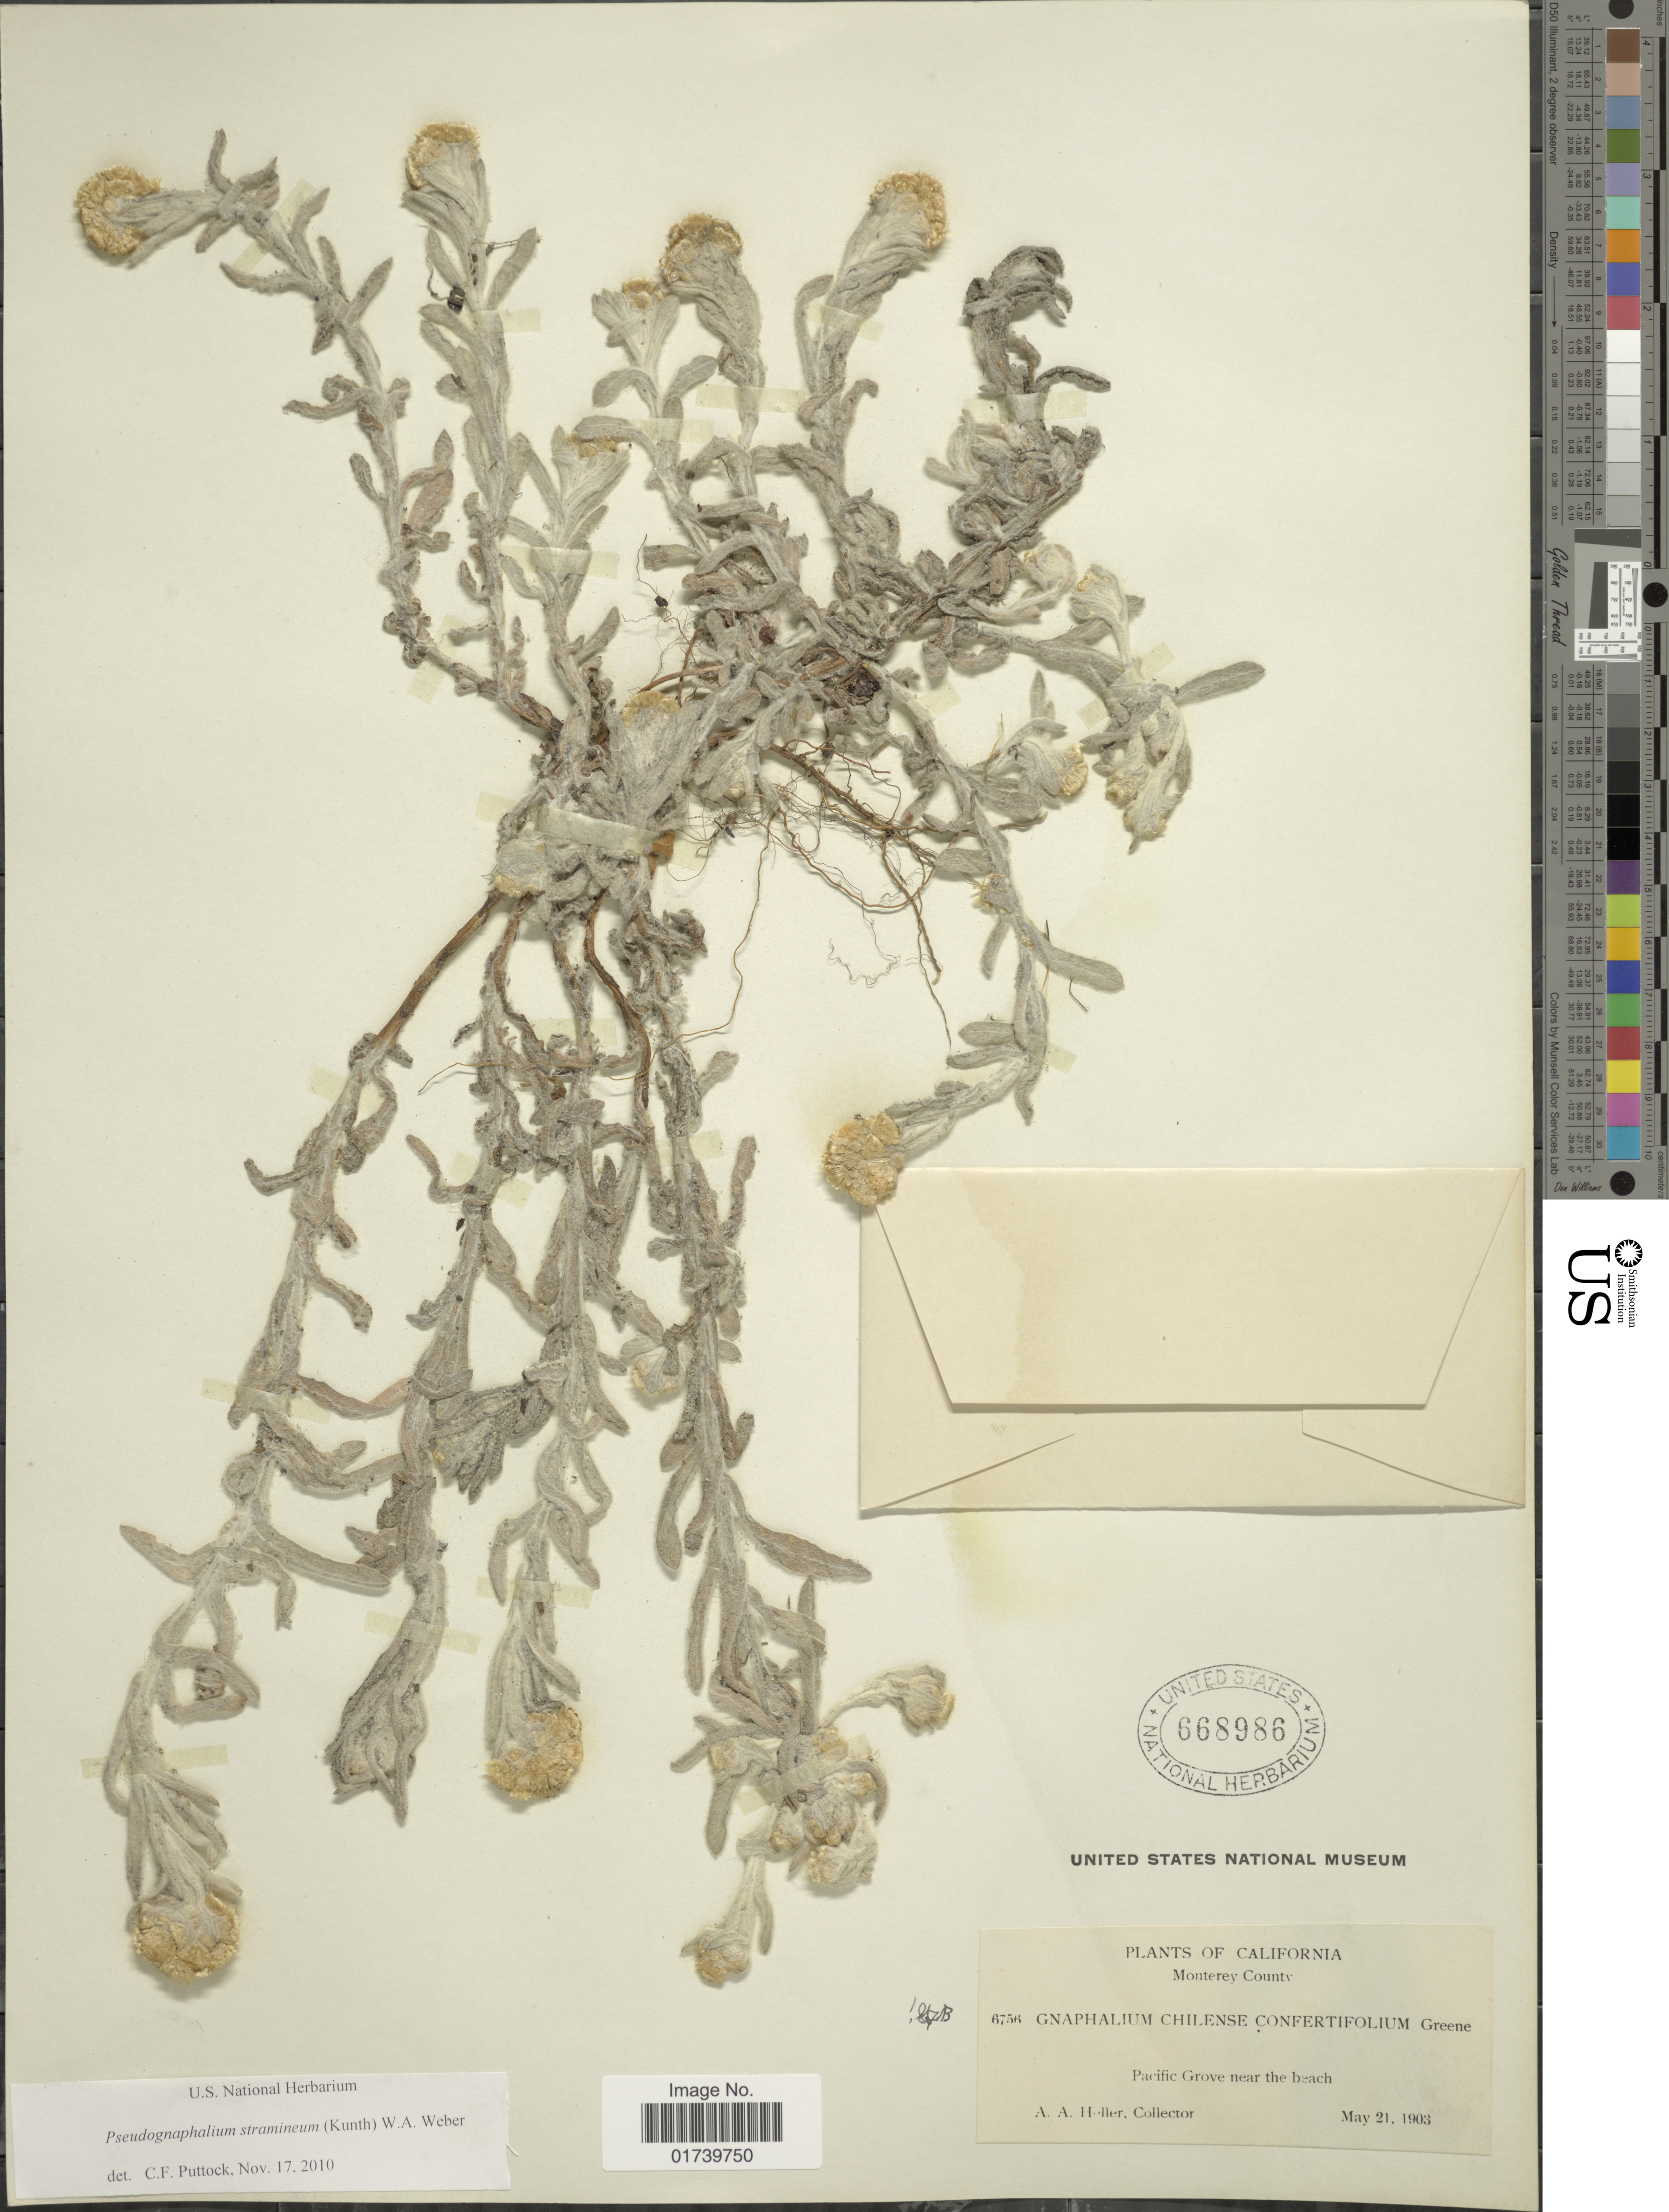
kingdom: Plantae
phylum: Tracheophyta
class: Magnoliopsida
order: Asterales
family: Asteraceae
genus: Pseudognaphalium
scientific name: Pseudognaphalium stramineum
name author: (Kunth) Anderb.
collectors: A. A. Heller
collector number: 6756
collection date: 1903-05-21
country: United States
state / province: California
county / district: Monterey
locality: Monterey County. Pacific Grove near the beach.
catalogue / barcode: US 668986